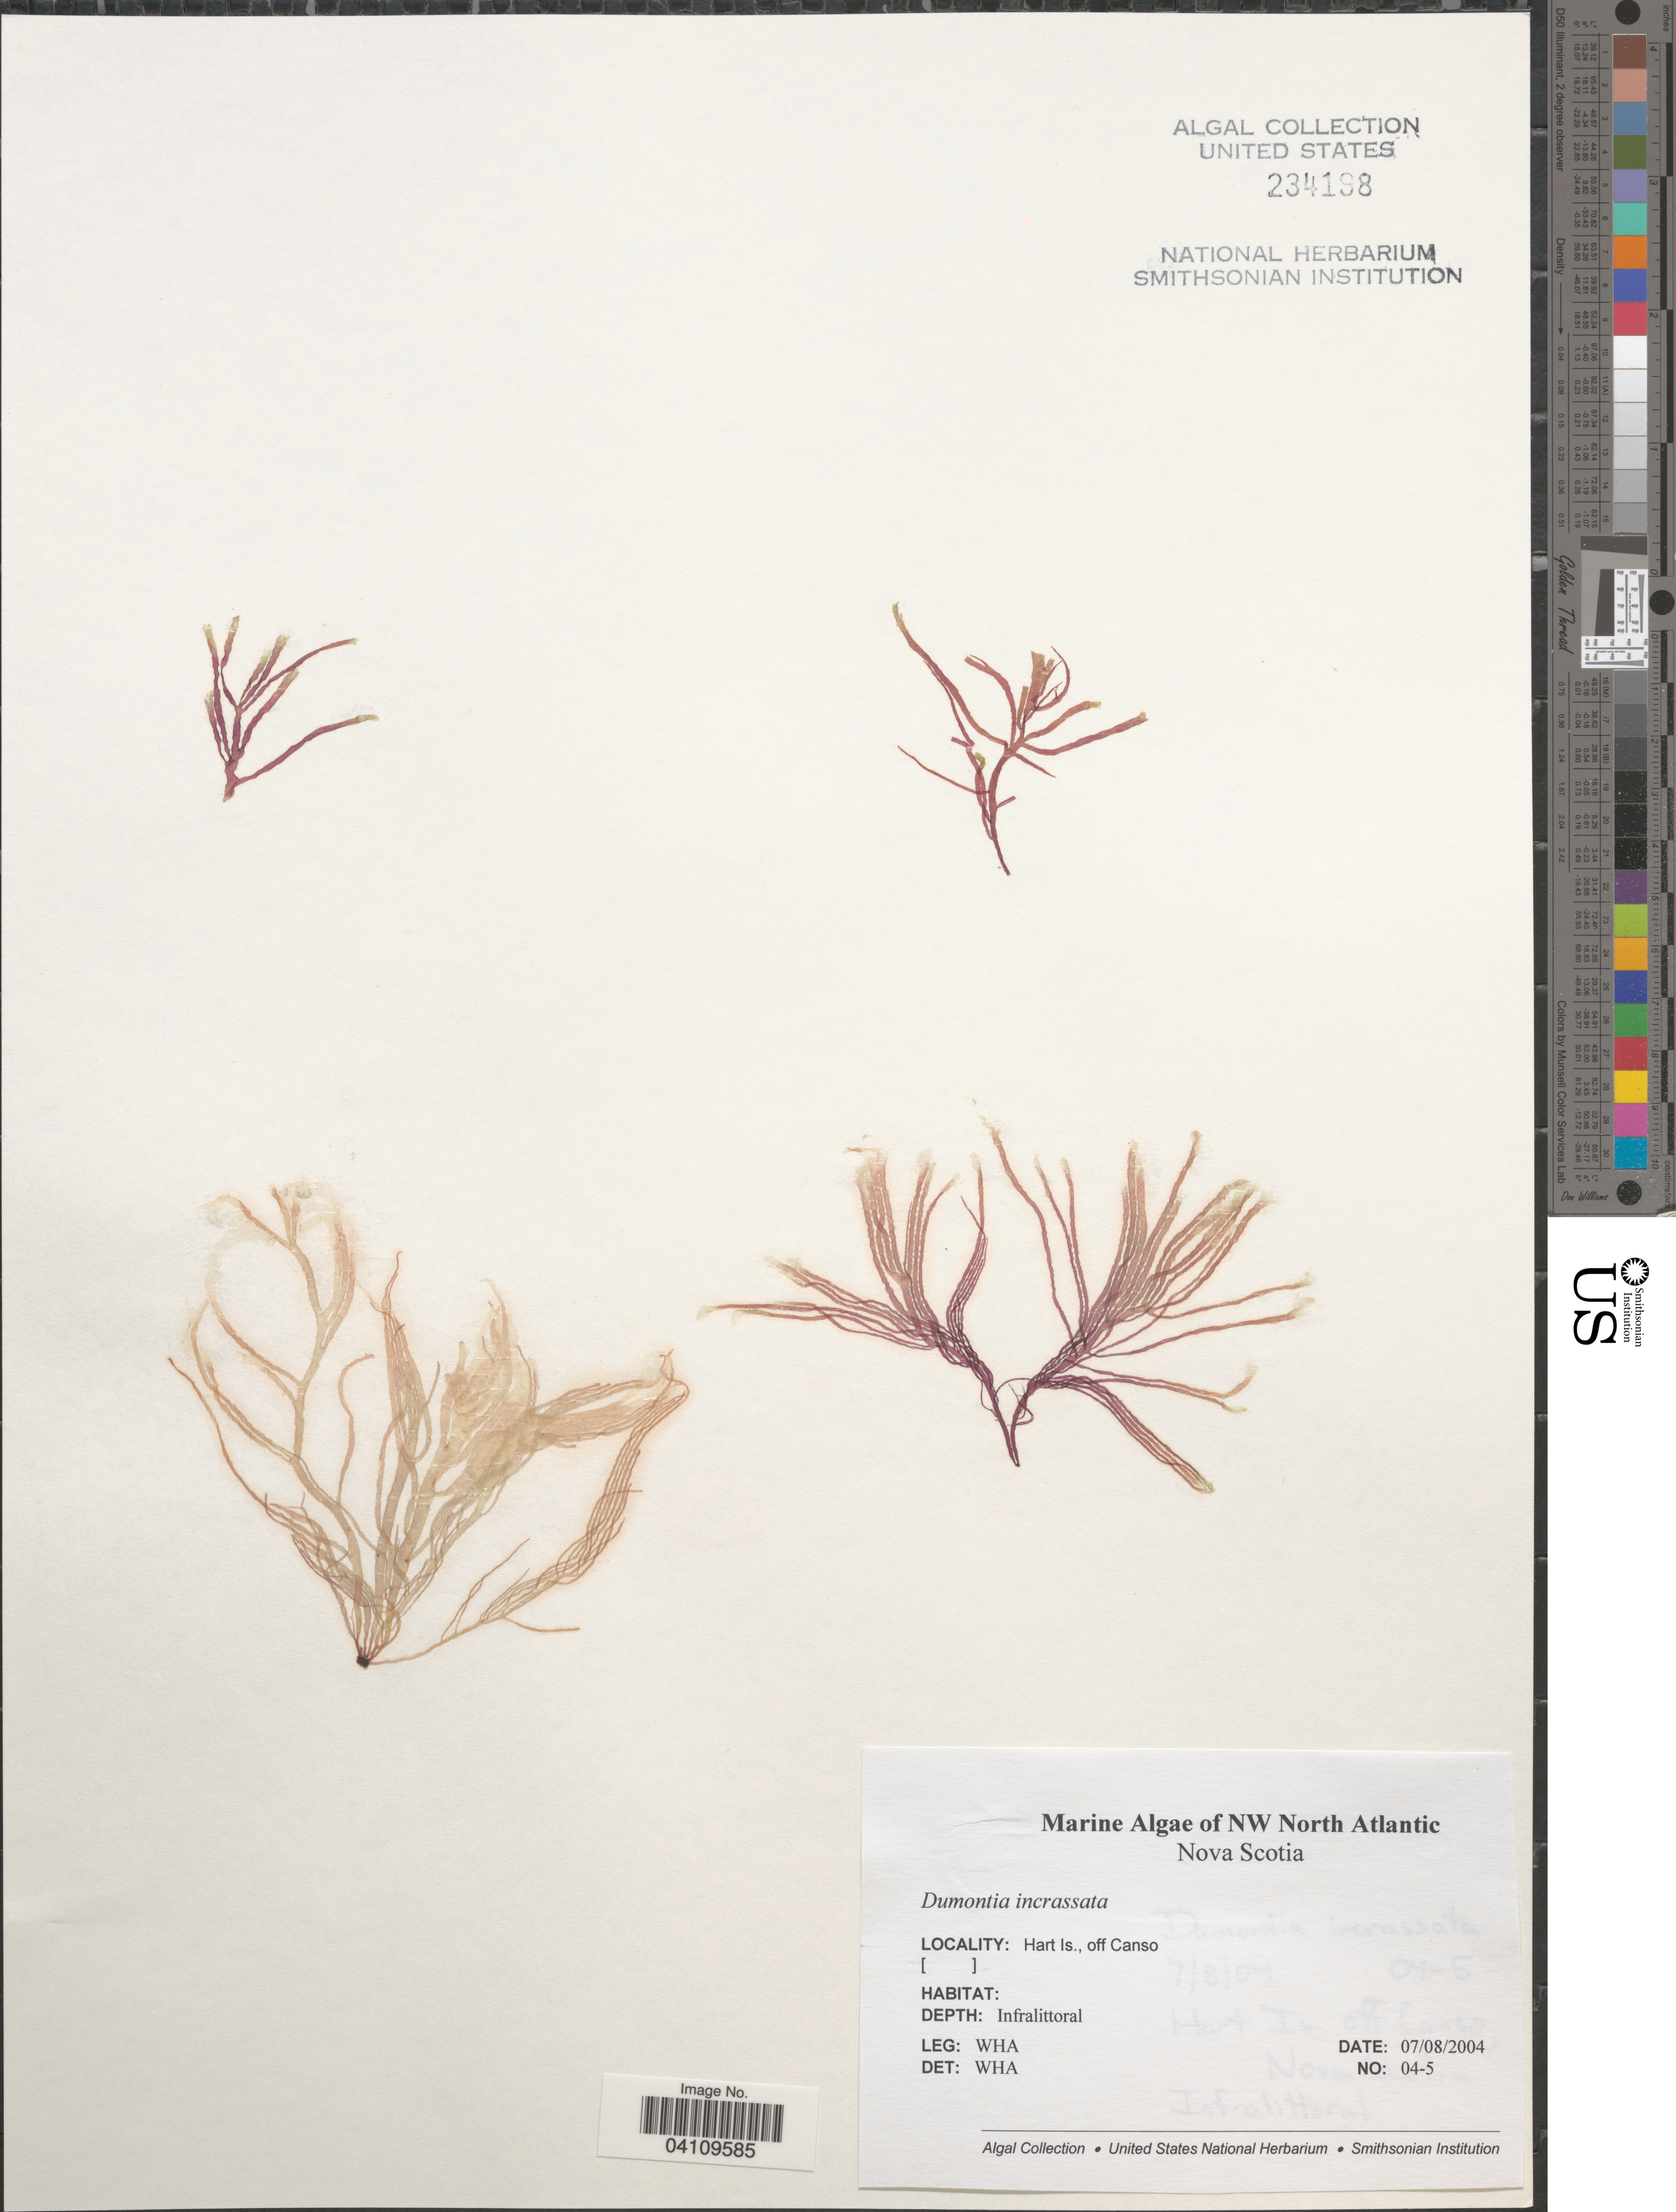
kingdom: Plantae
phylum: Rhodophyta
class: Florideophyceae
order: Gigartinales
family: Dumontiaceae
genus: Dumontia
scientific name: Dumontia contorta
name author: (S.G. Gmel.) Rupr.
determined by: Algae name updating Project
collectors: W. H. Adey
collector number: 04-5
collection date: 2004-08-07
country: Canada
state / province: Nova Scotia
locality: NW North Atlantic. Hart Is., off Canso.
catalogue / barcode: US 234198